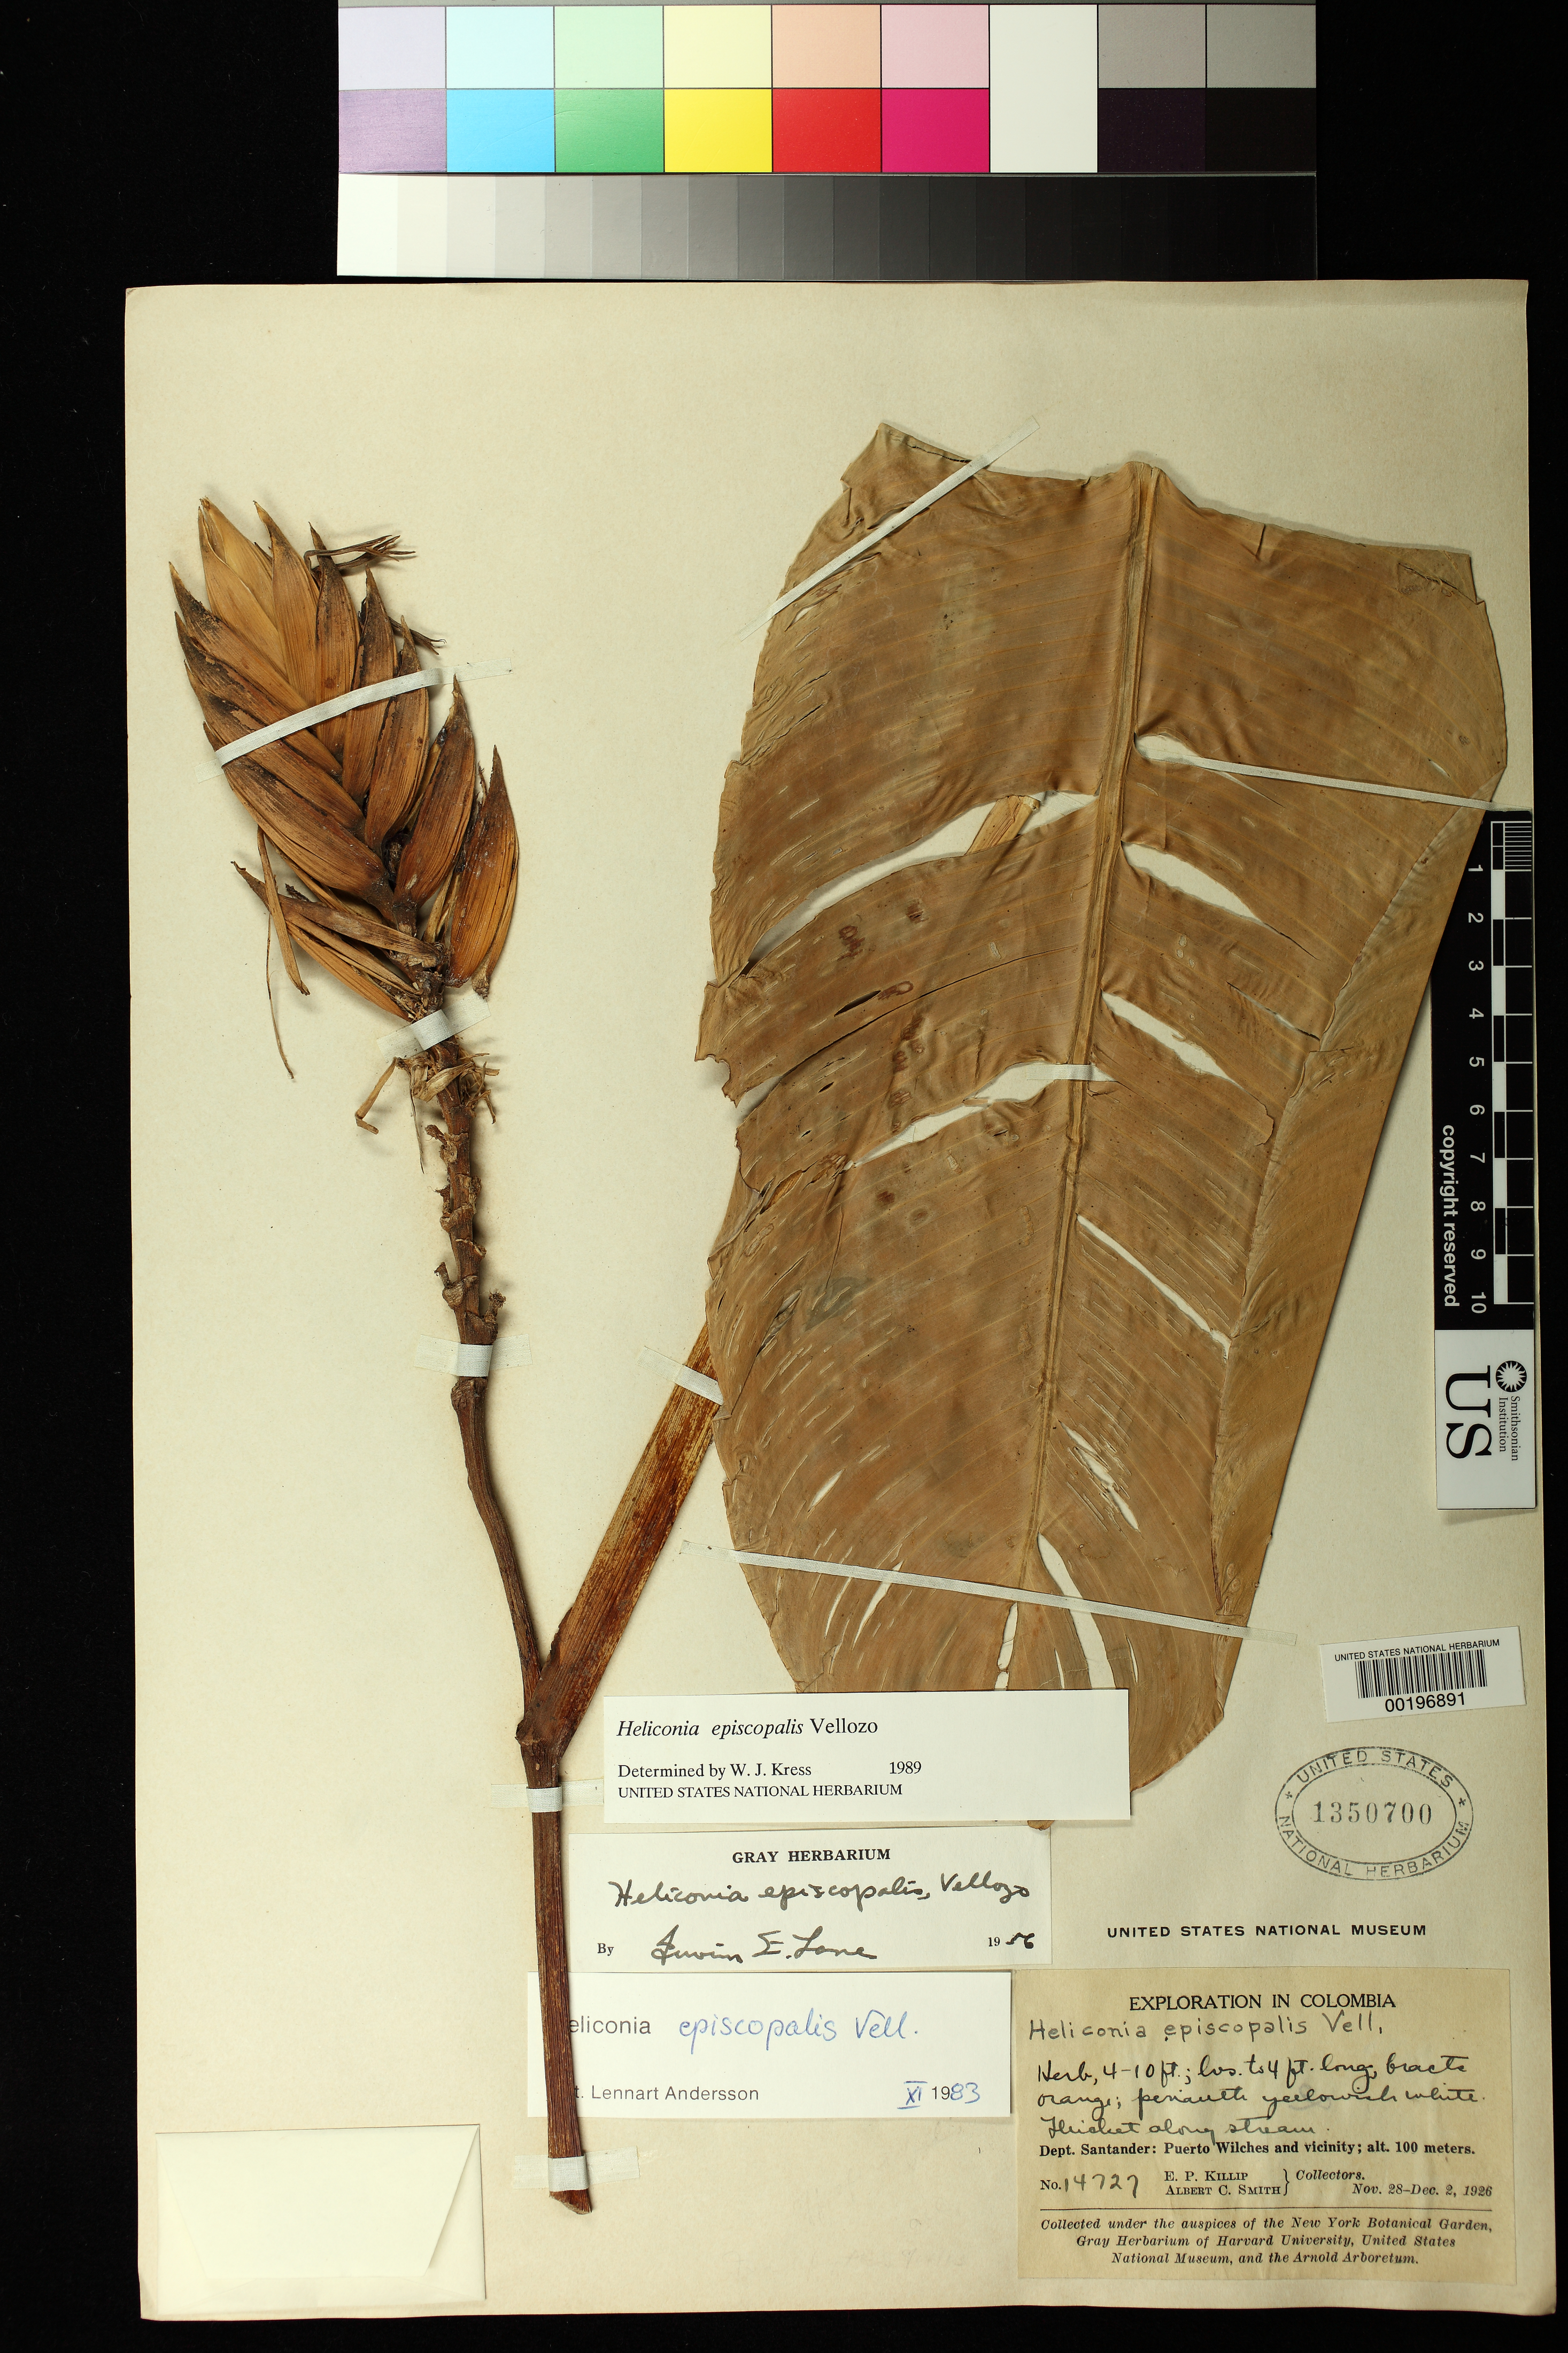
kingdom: Plantae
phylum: Tracheophyta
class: Liliopsida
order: Zingiberales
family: Heliconiaceae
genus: Heliconia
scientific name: Heliconia episcopalis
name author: Vell.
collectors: E. P. Killip & A. C. Smith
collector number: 14727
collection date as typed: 28 Nov 1926 to 02 Dec 1926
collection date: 1926-11-28/1926-12-02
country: Colombia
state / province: Santander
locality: Puerto Wilches and vicinity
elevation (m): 100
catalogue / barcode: US 1350700